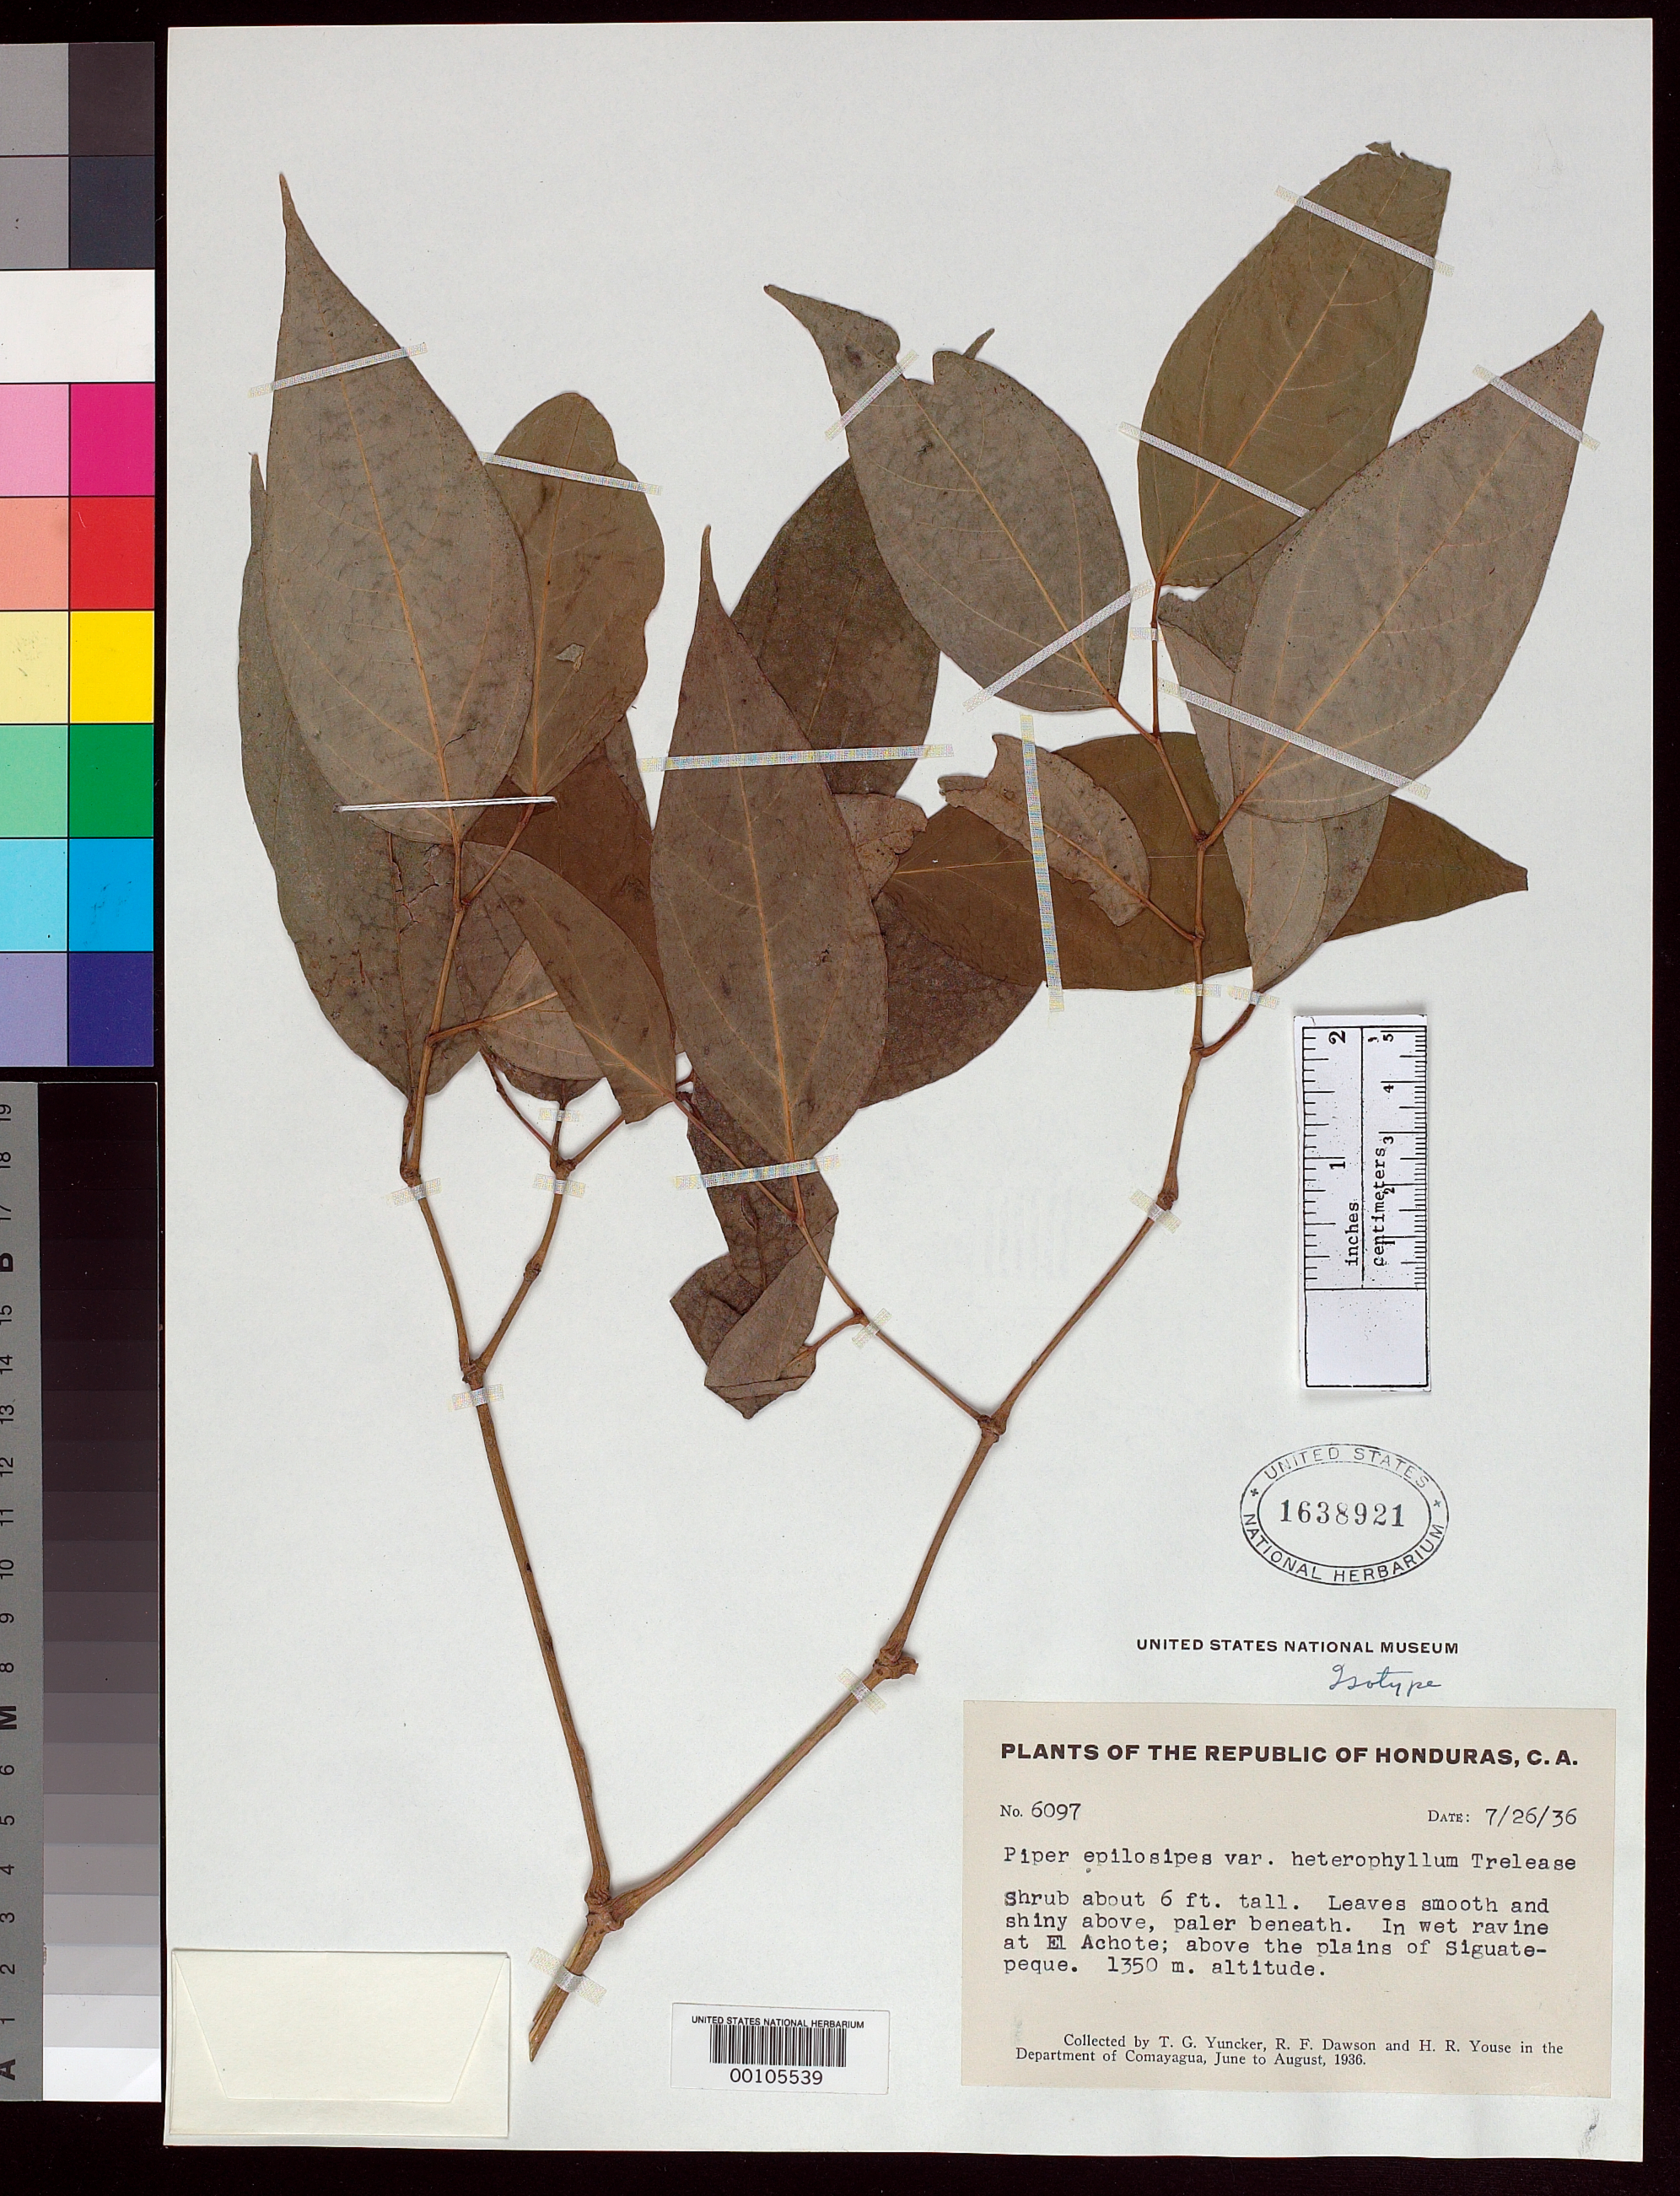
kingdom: Plantae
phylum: Tracheophyta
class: Magnoliopsida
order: Piperales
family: Piperaceae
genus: Piper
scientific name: Piper epilosipes var. heterophyllum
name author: Trel. in Yunck.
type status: Isotype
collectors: T. G. Yuncker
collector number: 6097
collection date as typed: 26 Jul 1936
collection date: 1936-07-26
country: Honduras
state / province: Comayagua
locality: El Achote, above Siguatepeque.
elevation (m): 1350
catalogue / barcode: US 1638921